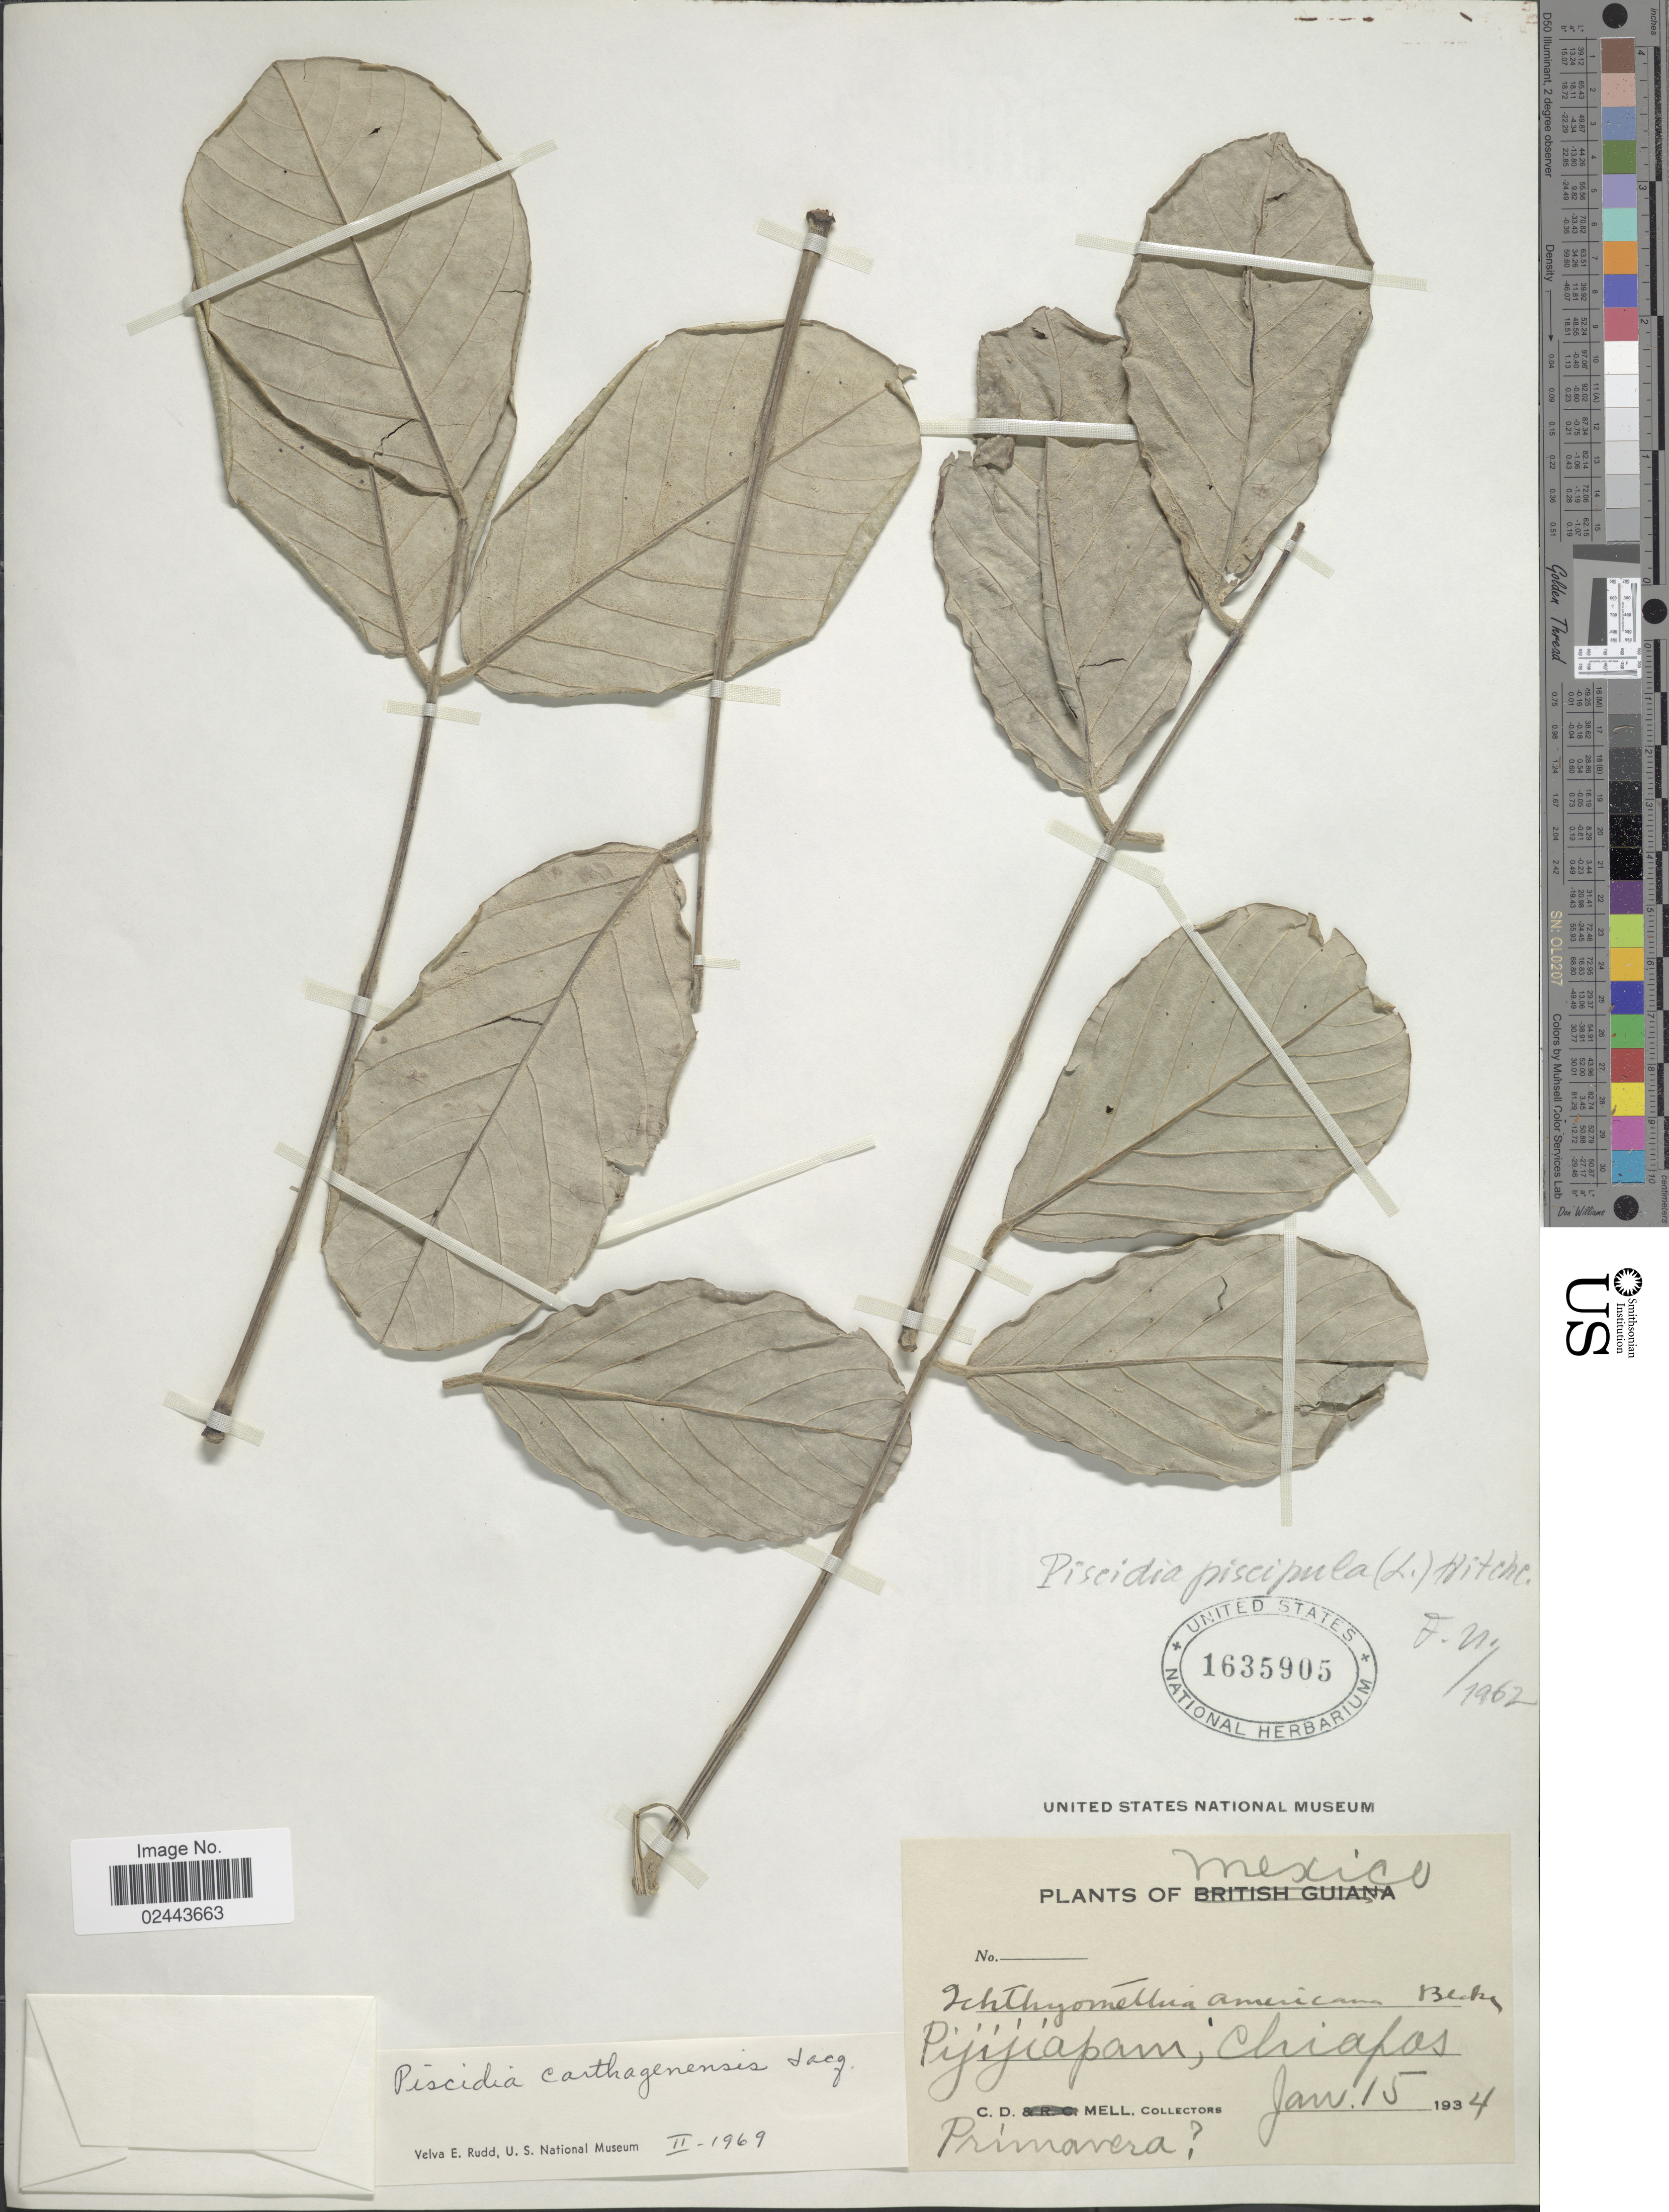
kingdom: Plantae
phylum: Tracheophyta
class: Magnoliopsida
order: Fabales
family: Fabaceae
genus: Piscidia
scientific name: Piscidia carthagenensis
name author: Jacq.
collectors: C. D. Mell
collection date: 1934-01-15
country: Mexico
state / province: Chiapas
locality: Oijijiapam, Primavera [unsure placement]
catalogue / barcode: US 1635905